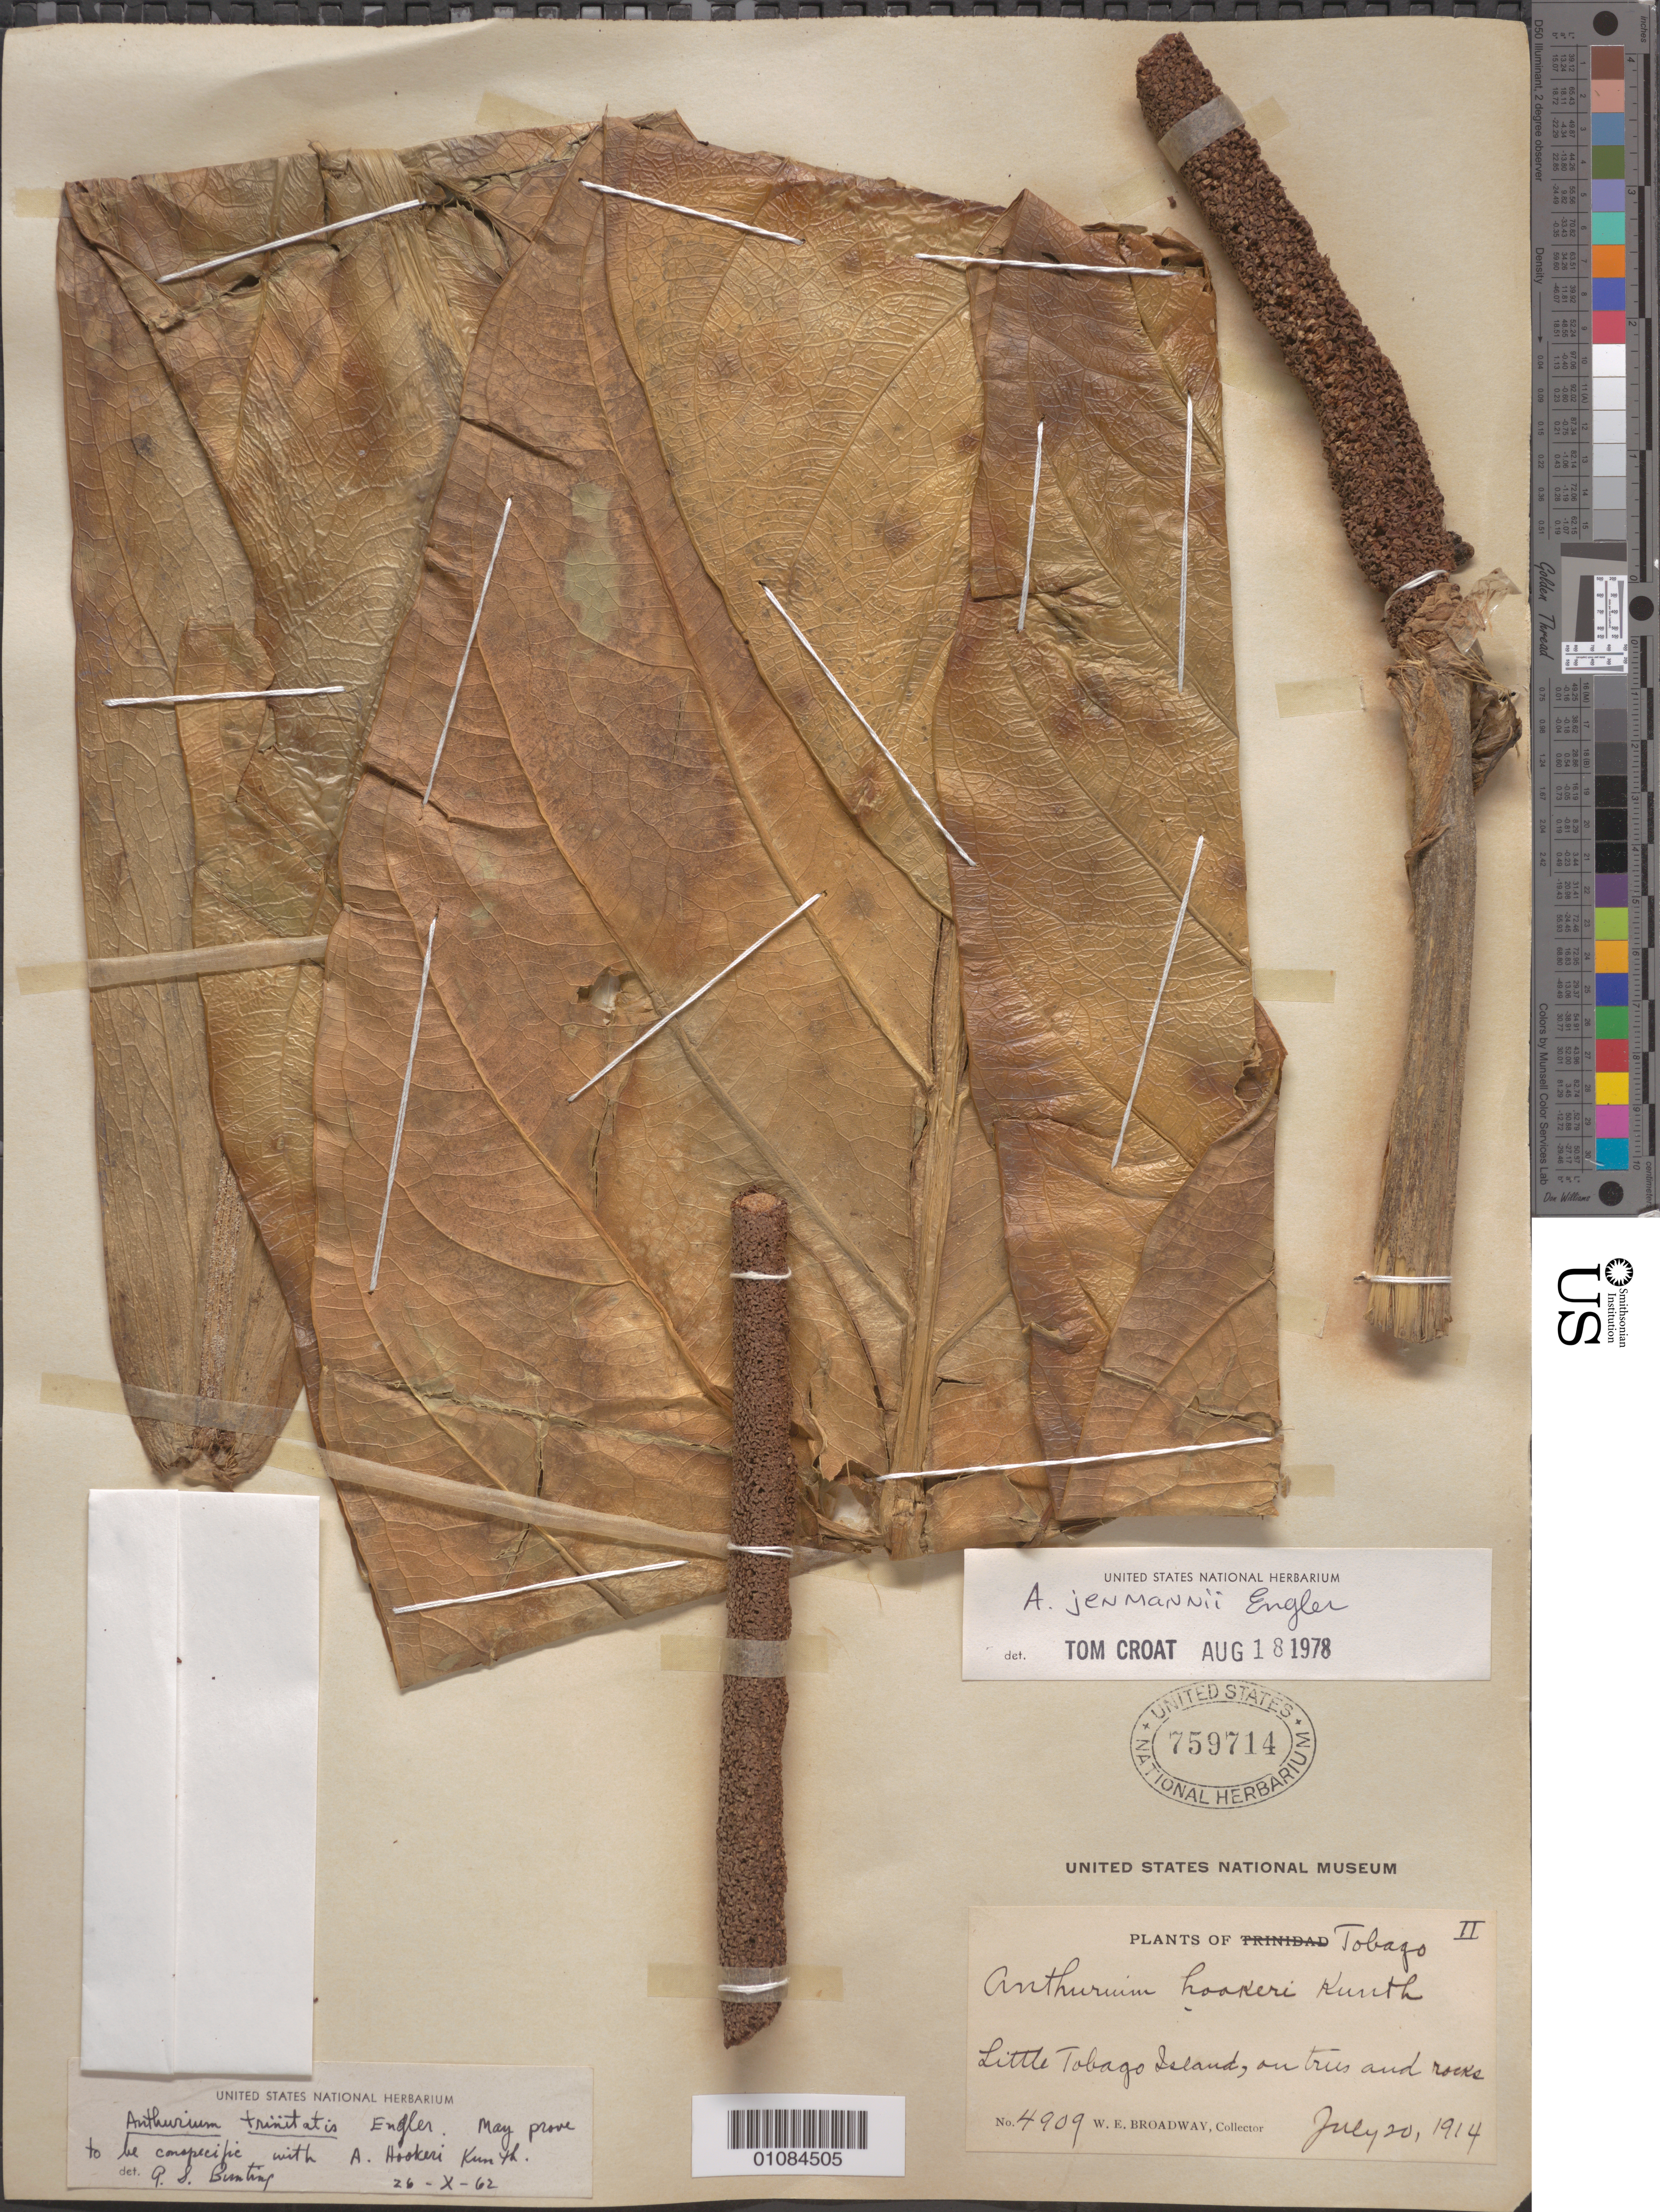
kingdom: Plantae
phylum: Tracheophyta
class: Liliopsida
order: Alismatales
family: Araceae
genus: Anthurium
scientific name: Anthurium jenmanii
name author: Engl.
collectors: W. E. Broadway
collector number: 4909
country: Trinidad and Tobago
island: Tobago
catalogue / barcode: US 759714